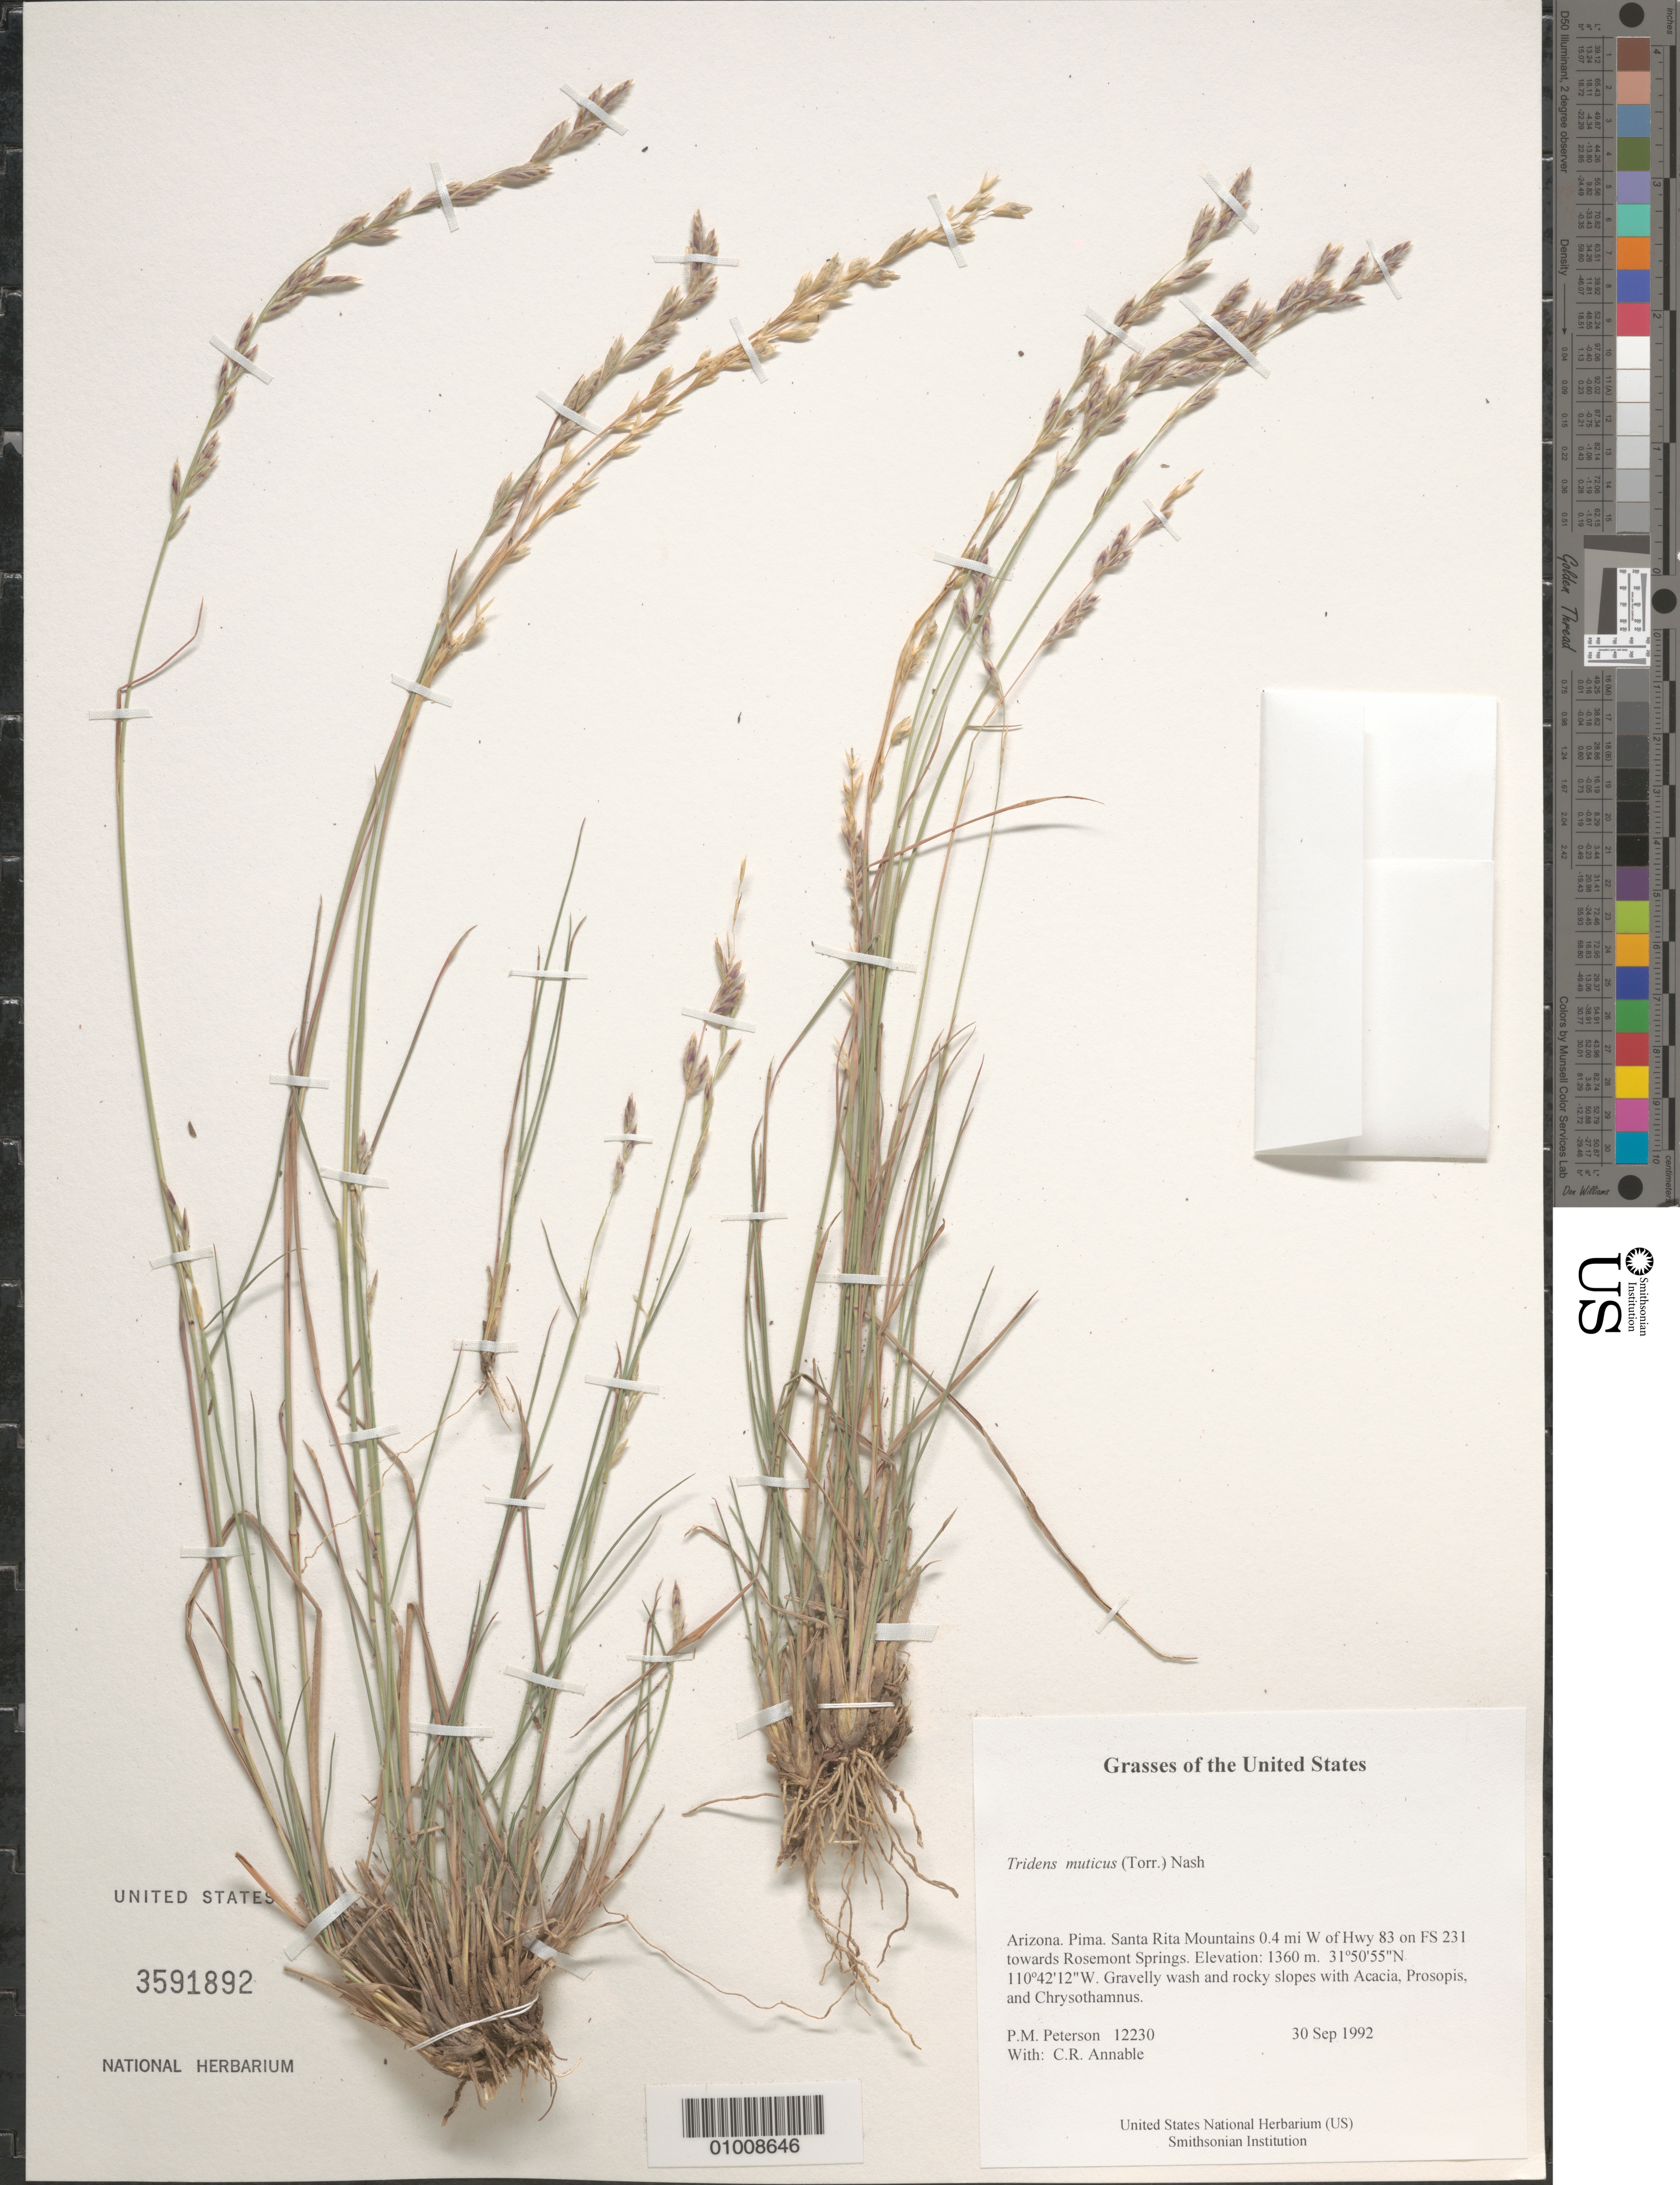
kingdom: Plantae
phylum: Tracheophyta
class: Liliopsida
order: Poales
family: Poaceae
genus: Tridens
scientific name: Tridens muticus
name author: (Torr.) Nash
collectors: P. M. Peterson & C. R. Annable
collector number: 12230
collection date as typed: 30 Sep 1992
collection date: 1992-09-30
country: United States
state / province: Arizona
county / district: Pima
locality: Santa Rita Mountains 0.4 mi W of Hwy 83 on FS 231 towards Rosemont Springs.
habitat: Gravelly wash and rocky slopes with Acacia, Prosopis, and Chrysothamnus.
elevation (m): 1360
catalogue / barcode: US 3591892